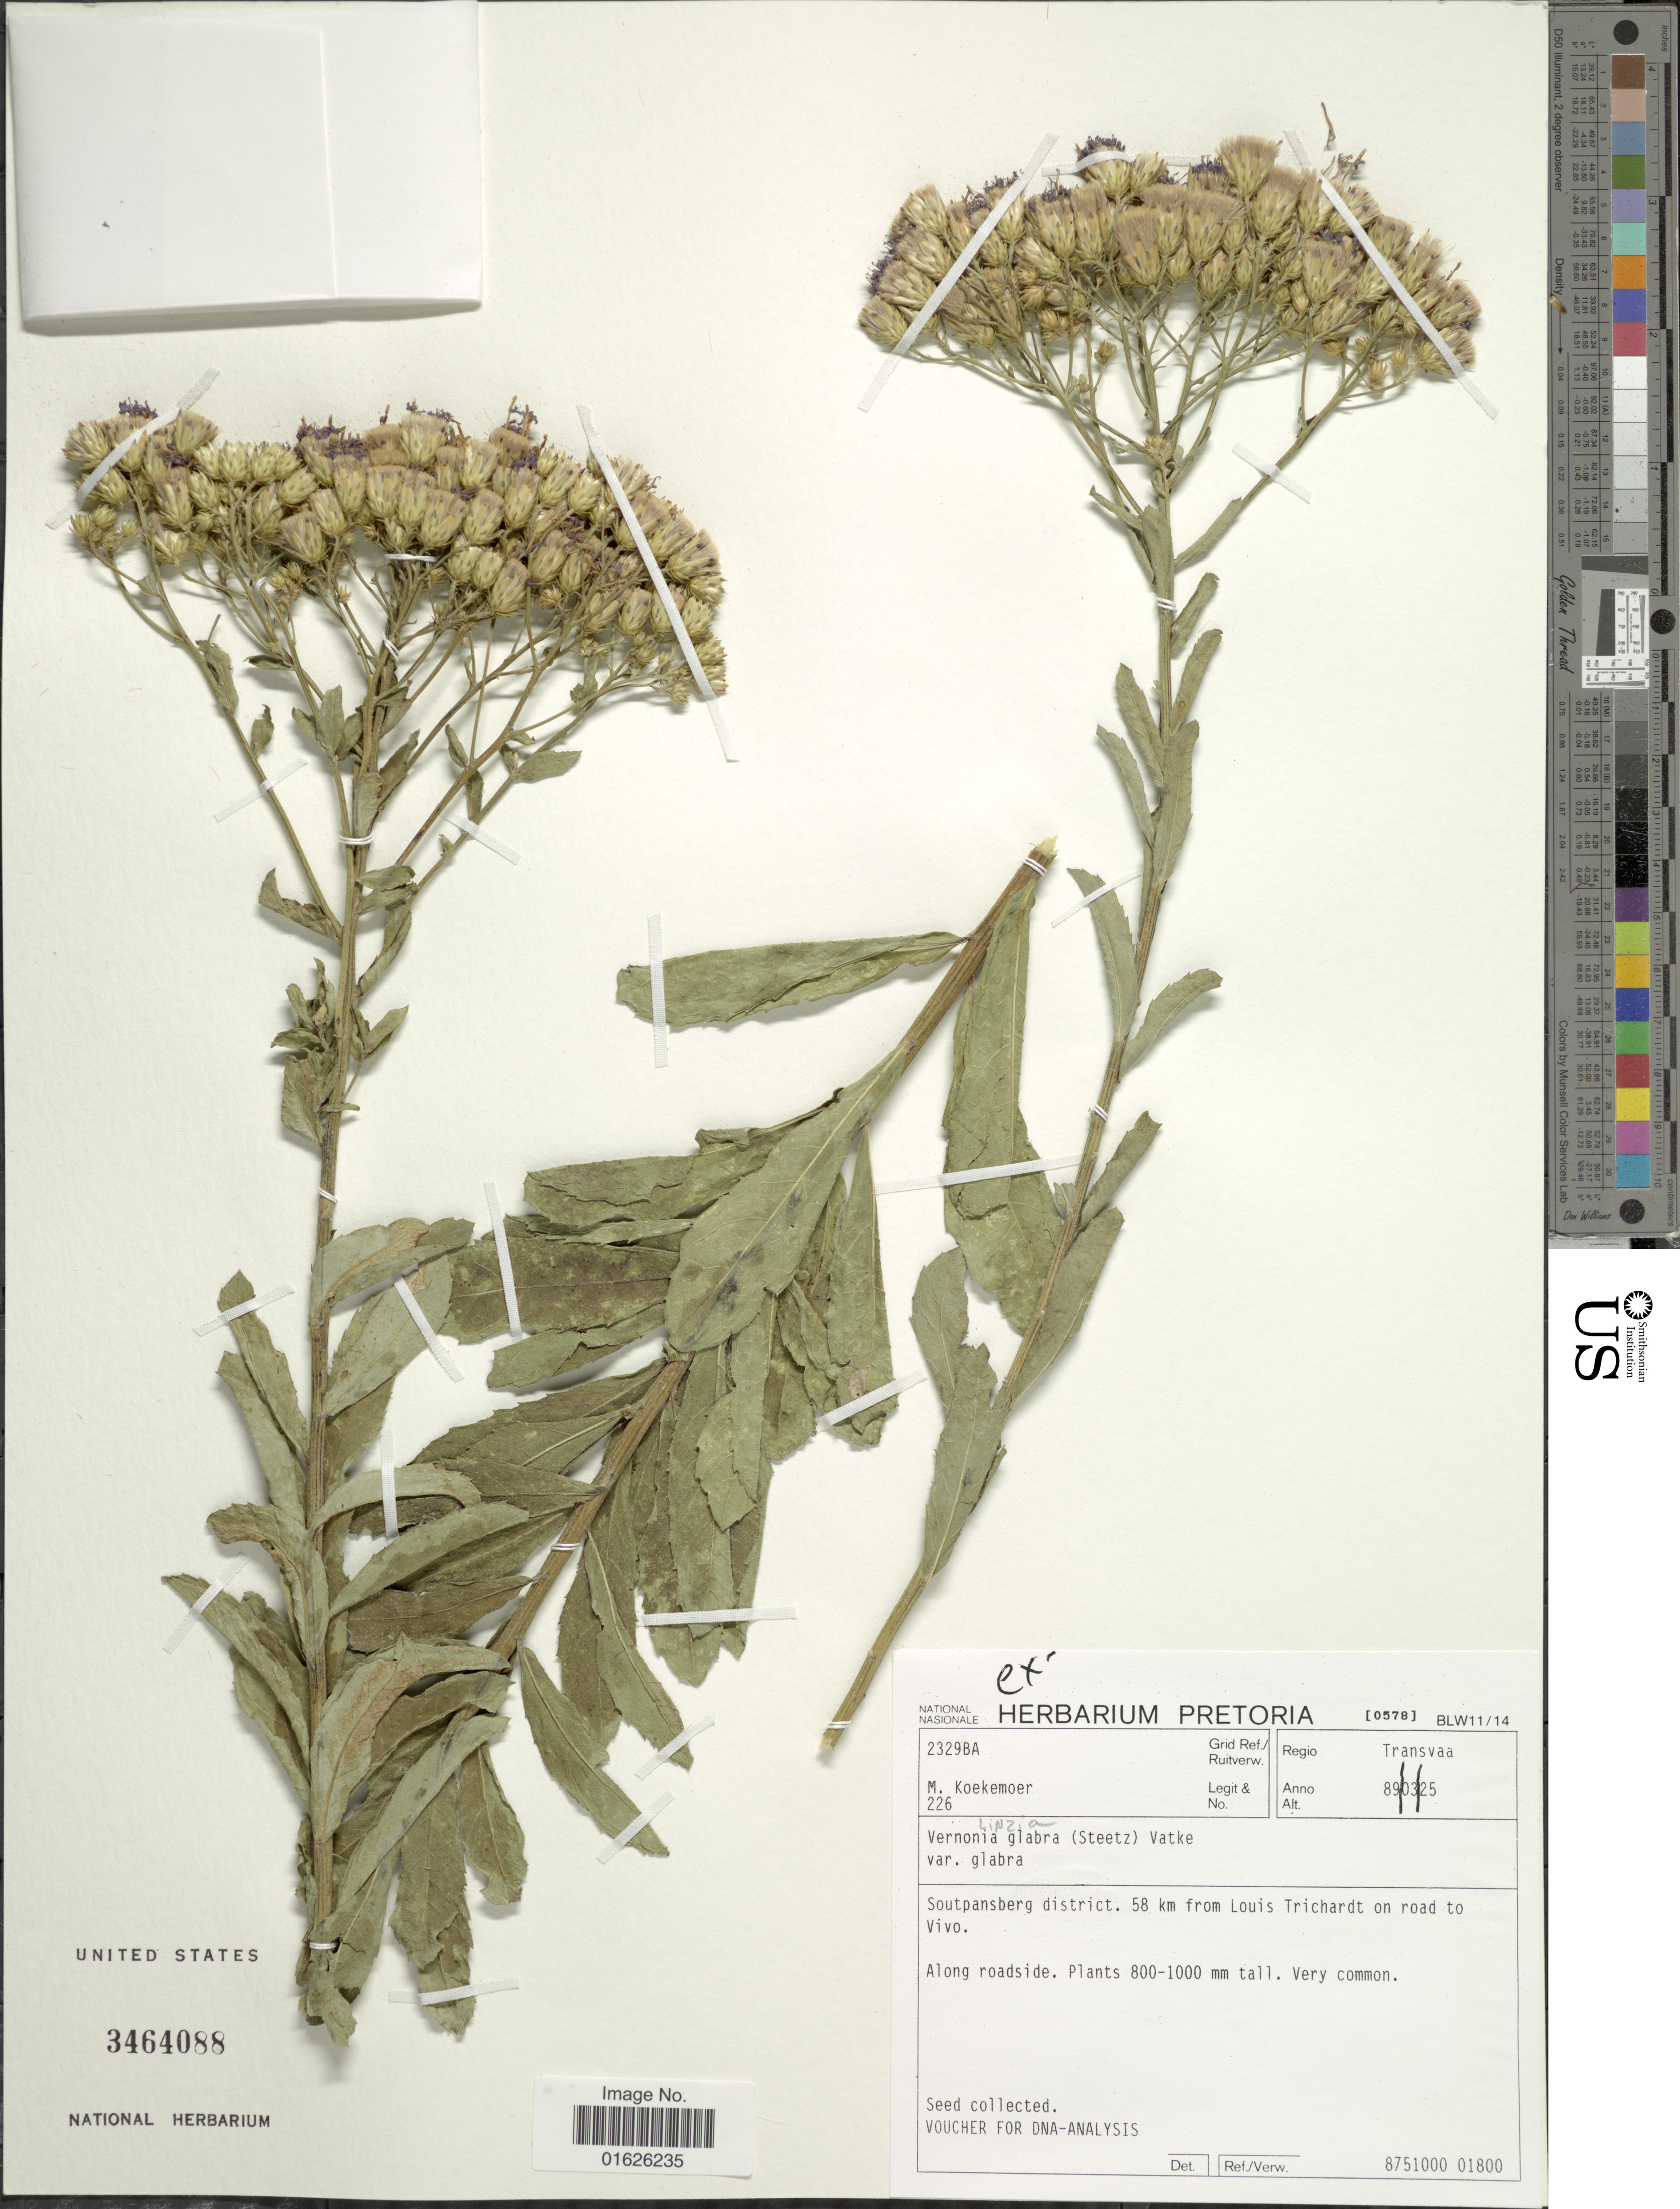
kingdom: Plantae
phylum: Tracheophyta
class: Magnoliopsida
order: Asterales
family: Asteraceae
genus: Linzia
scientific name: Linzia glabra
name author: Steetz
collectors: M. Koekemoer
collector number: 226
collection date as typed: Transcribed d/m/y: 25/3/89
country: South Africa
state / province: Limpopo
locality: Transvaa, Soutpansberg district. 58 km from Louis Trichardt on road to Vivo.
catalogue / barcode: US 3464088